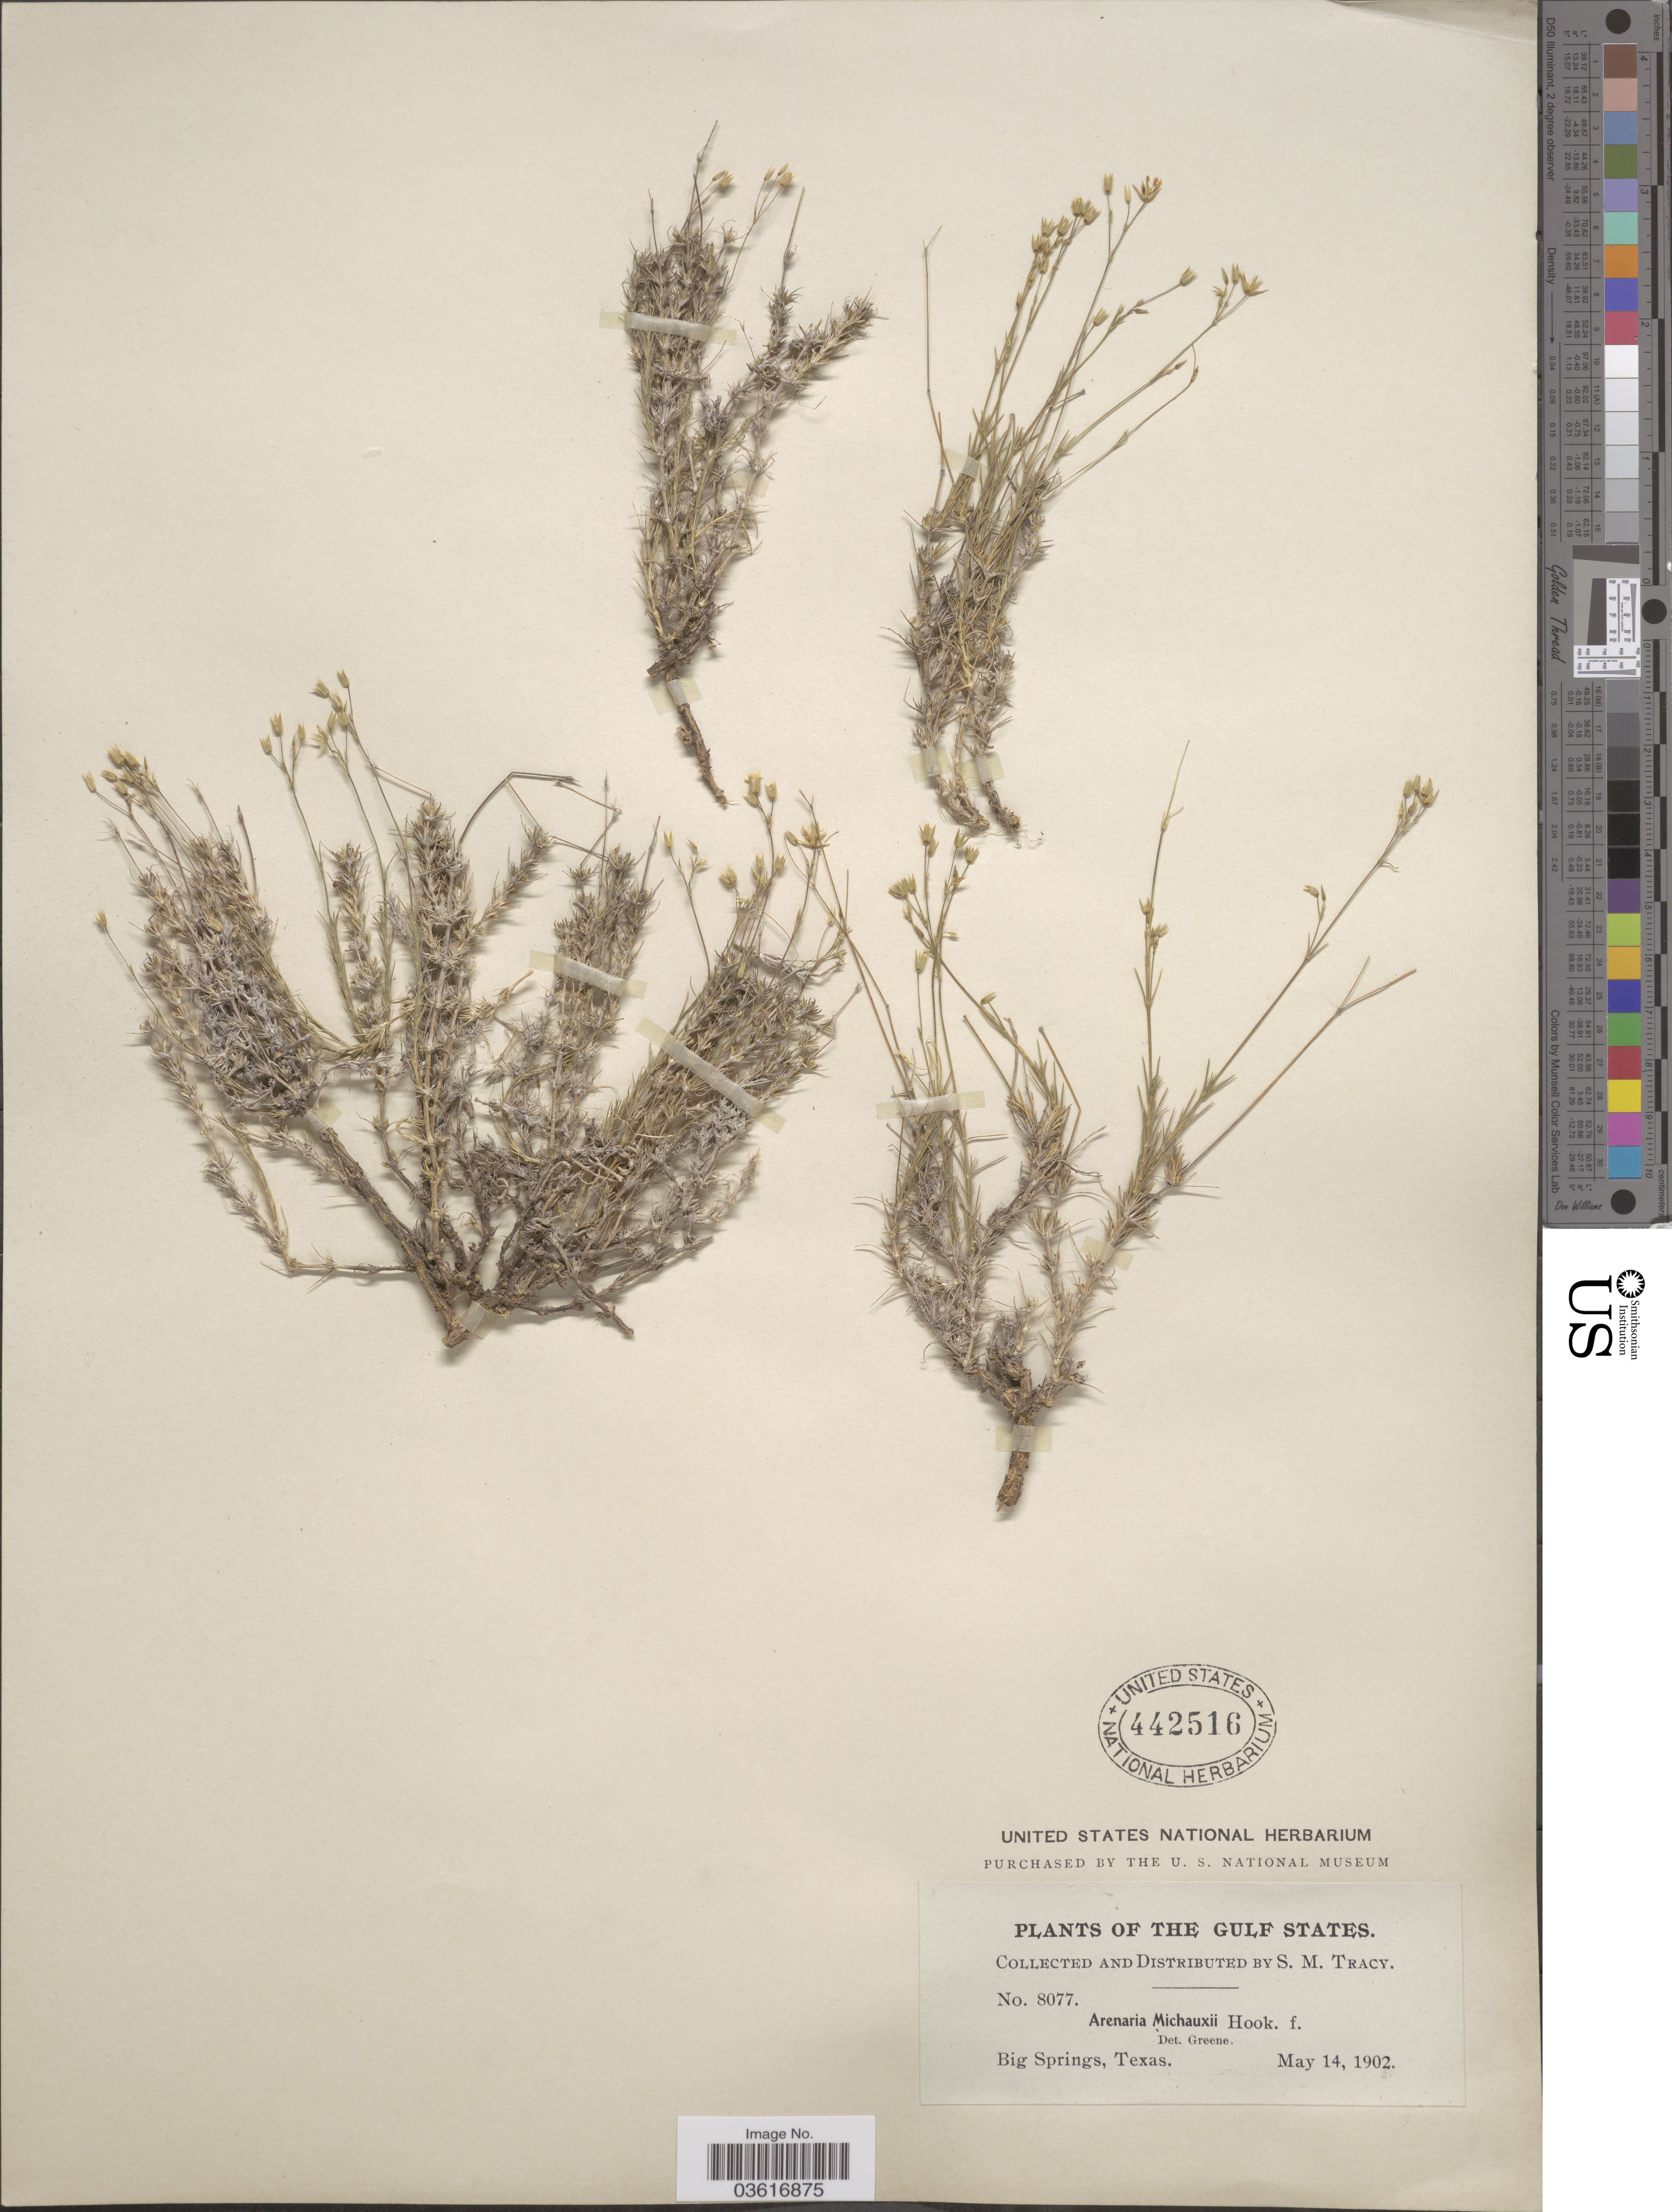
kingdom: Plantae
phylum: Tracheophyta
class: Magnoliopsida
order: Caryophyllales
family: Caryophyllaceae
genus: Minuartia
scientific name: Minuartia stricta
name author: (Sw.) Hiern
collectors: S. M. Tracy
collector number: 8077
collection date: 1902-05-14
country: United States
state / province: Texas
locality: Gulf States. Big Springs.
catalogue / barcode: US 442516